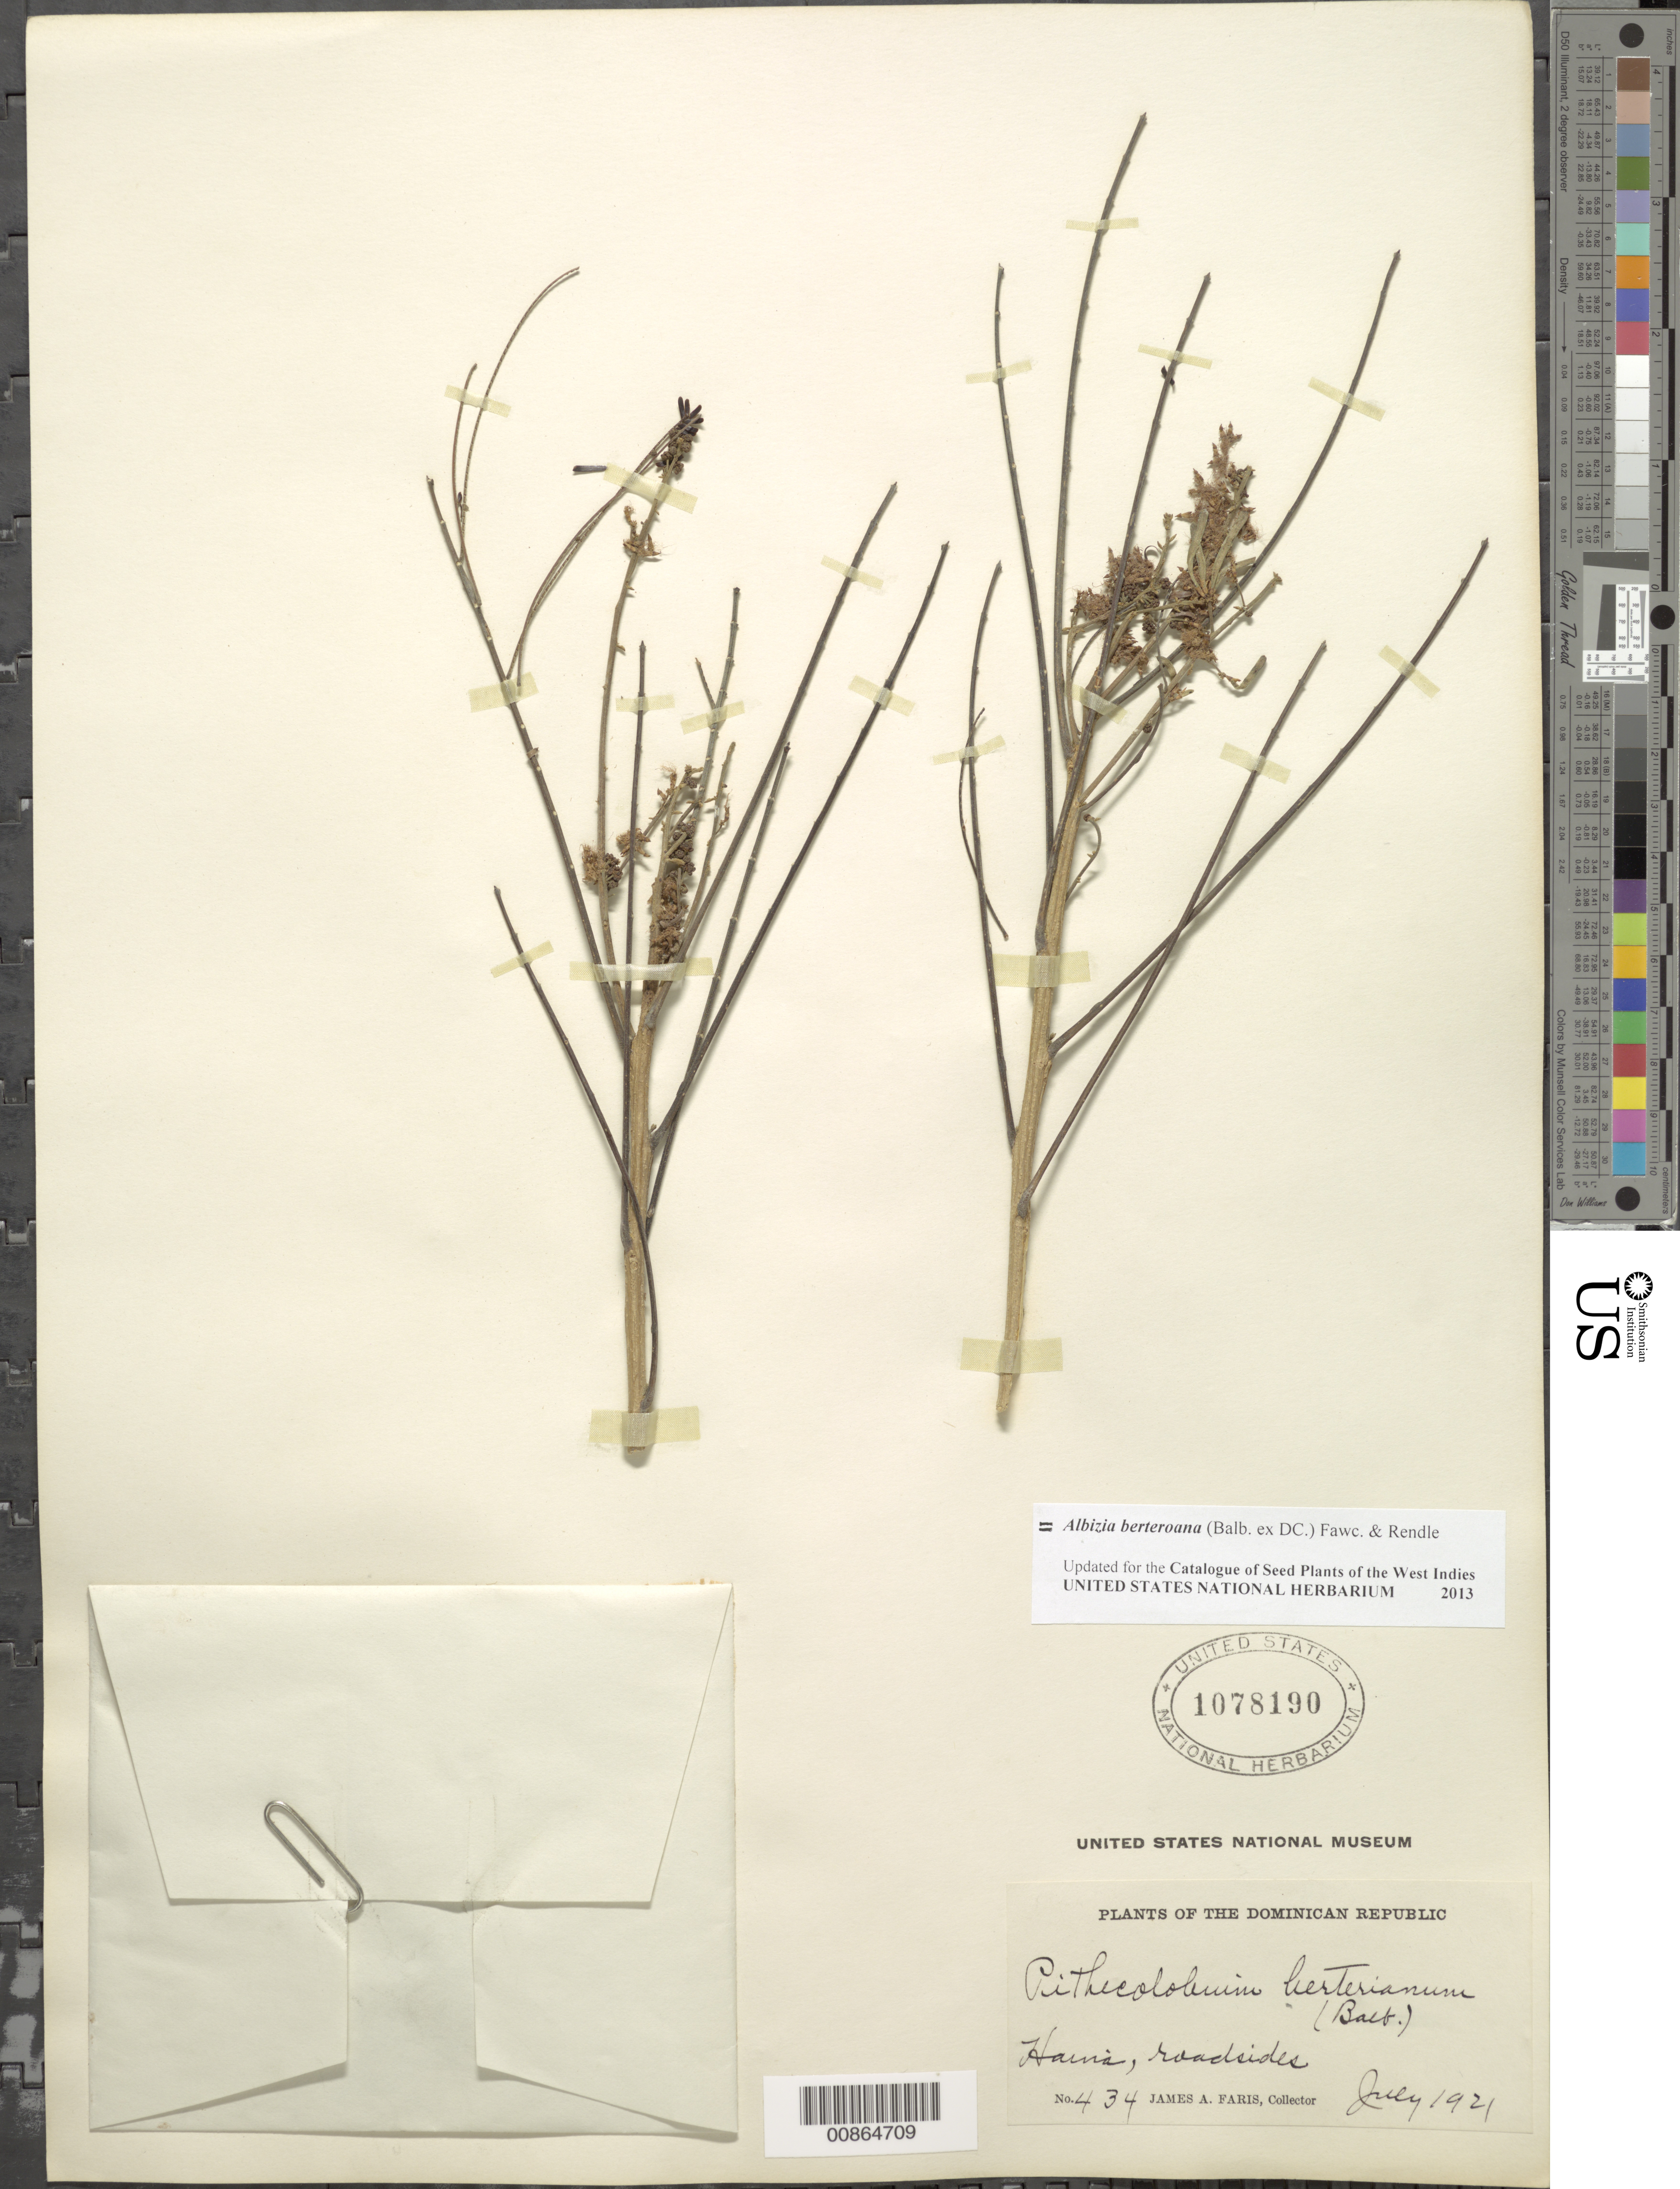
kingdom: Plantae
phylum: Tracheophyta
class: Magnoliopsida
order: Fabales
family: Fabaceae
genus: Pseudalbizzia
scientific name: Pseudalbizzia berteroana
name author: (Balb. ex DC.) Britton & Rose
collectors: J. Faris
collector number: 434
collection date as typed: Jul 1921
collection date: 1921-07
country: Dominican Republic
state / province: San Cristóbal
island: Hispaniola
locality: Haina.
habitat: Roadsides.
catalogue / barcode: US 1078190